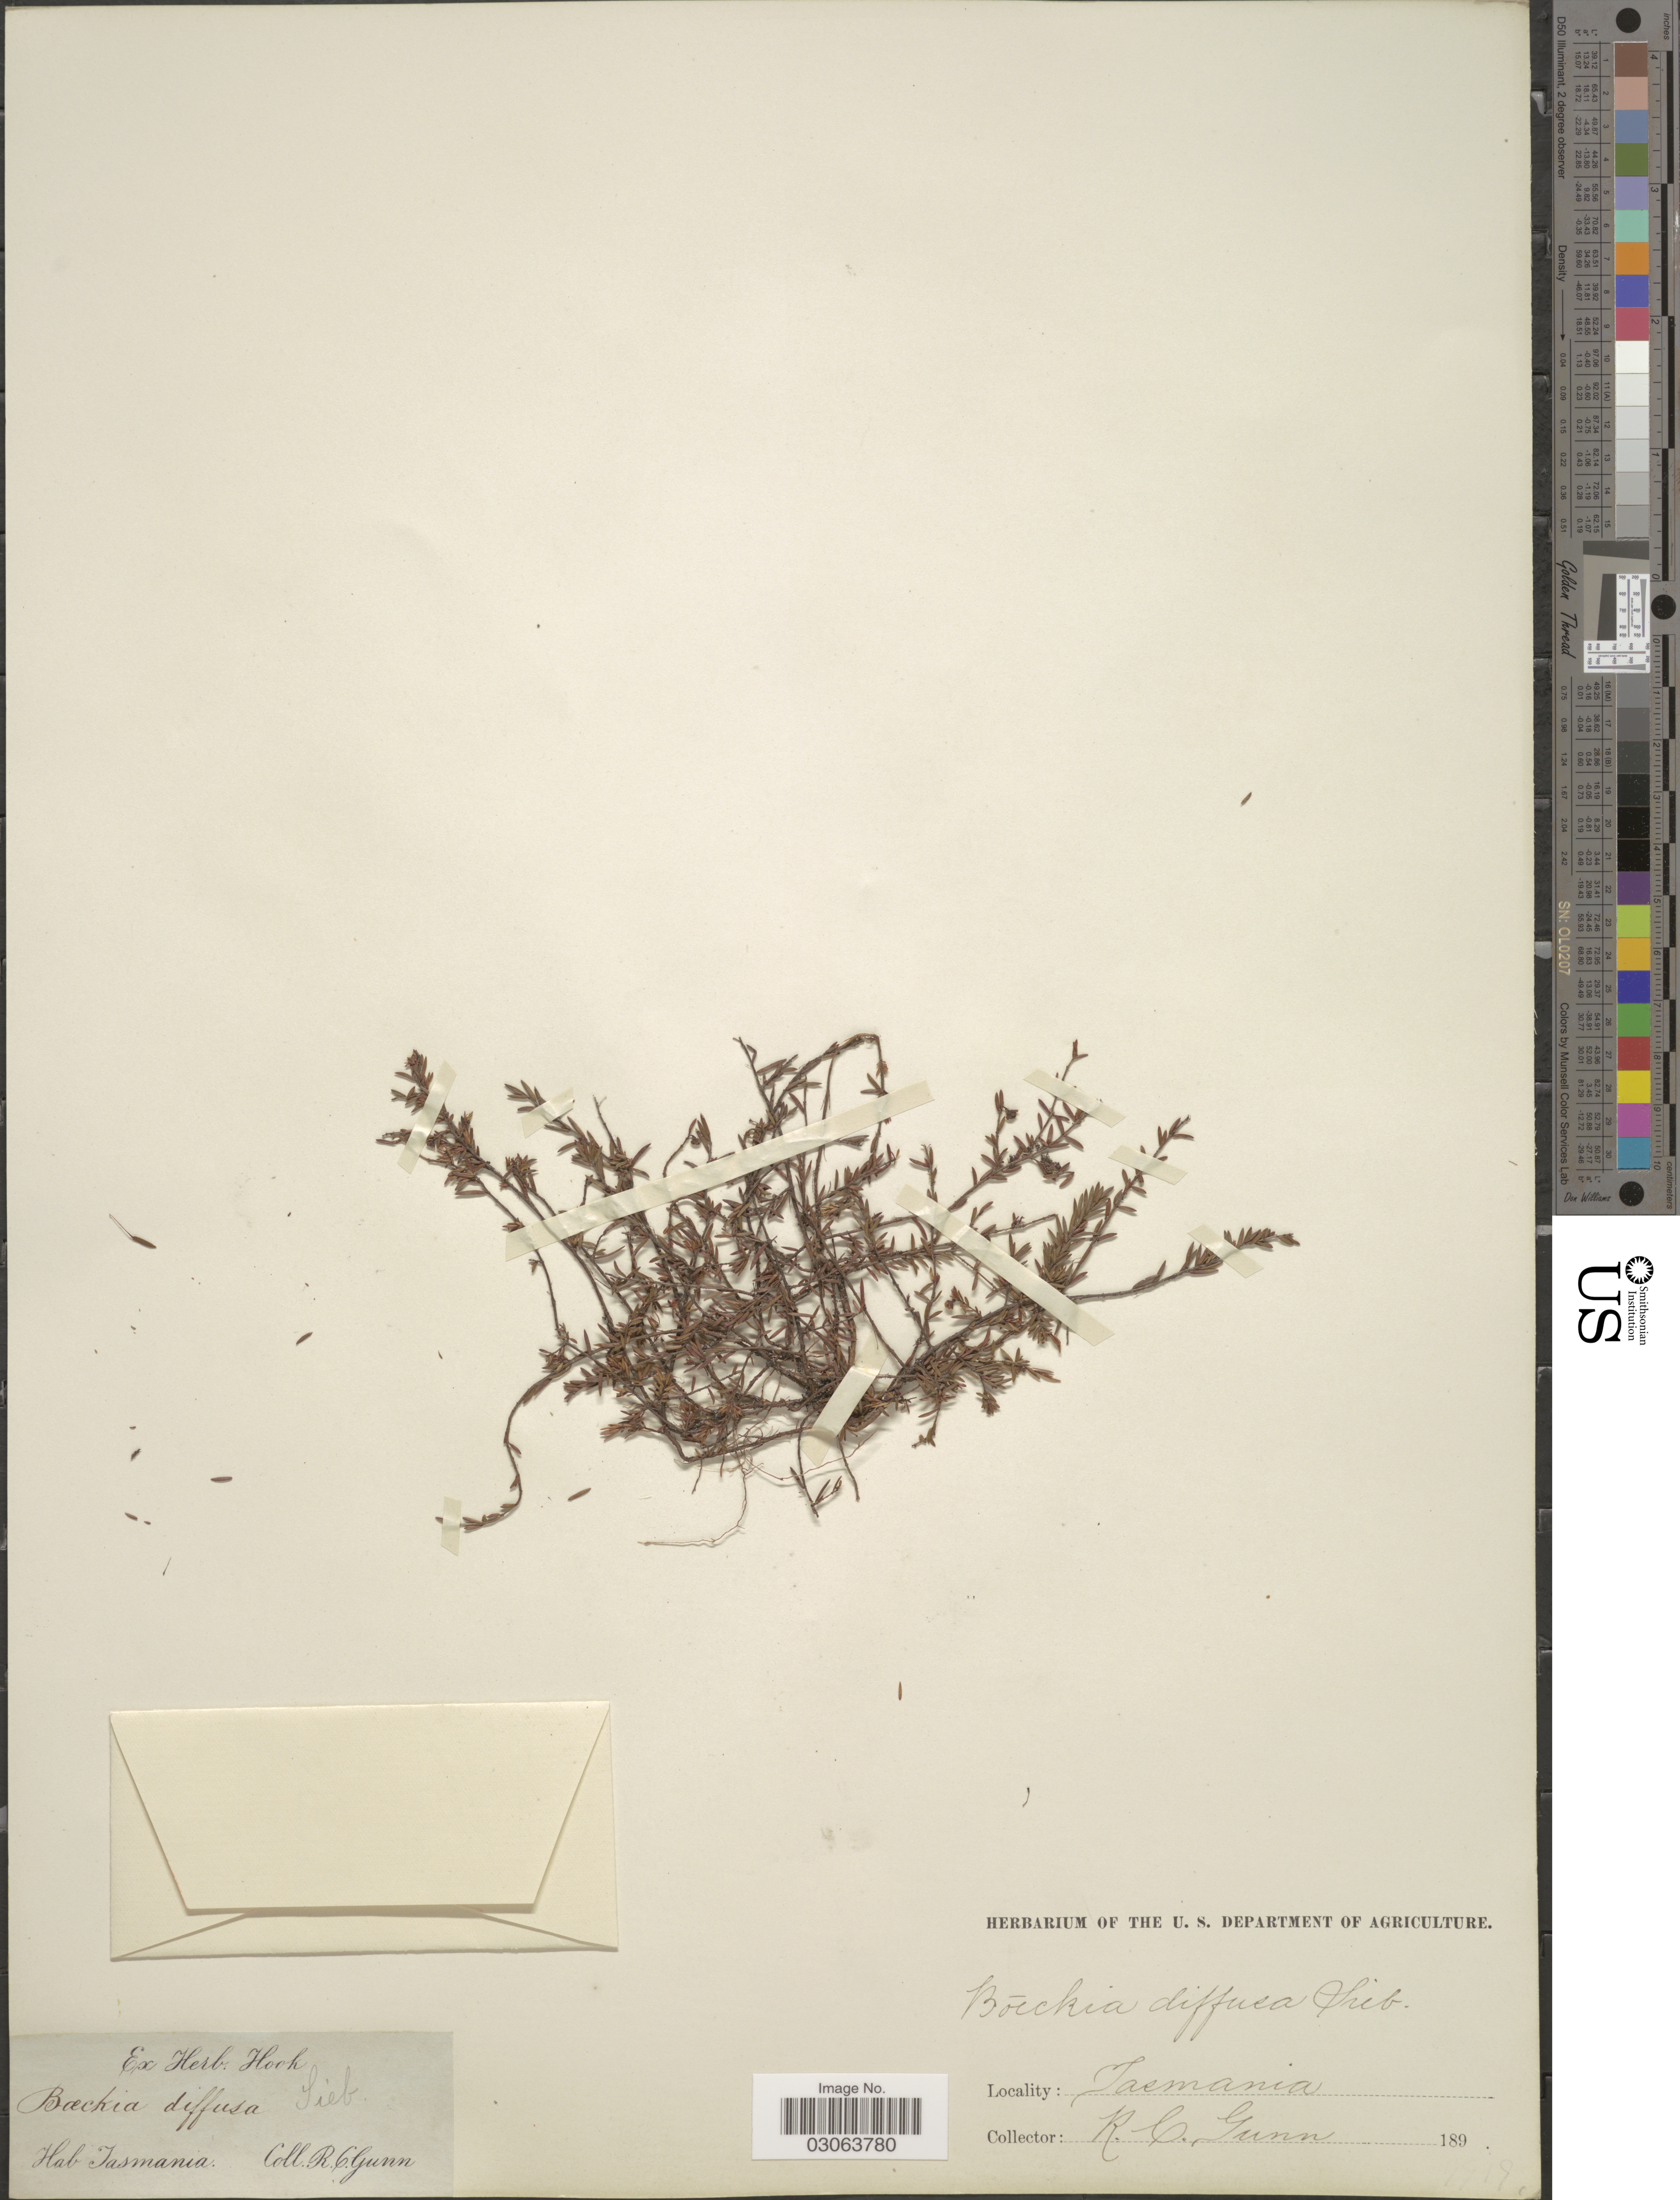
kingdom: Plantae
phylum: Tracheophyta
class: Magnoliopsida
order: Myrtales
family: Myrtaceae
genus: Euryomyrtus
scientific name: Euryomyrtus ramosissima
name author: (A. Cunn.) Trudgen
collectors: R. Gunn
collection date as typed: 189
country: Australia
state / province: Tasmania